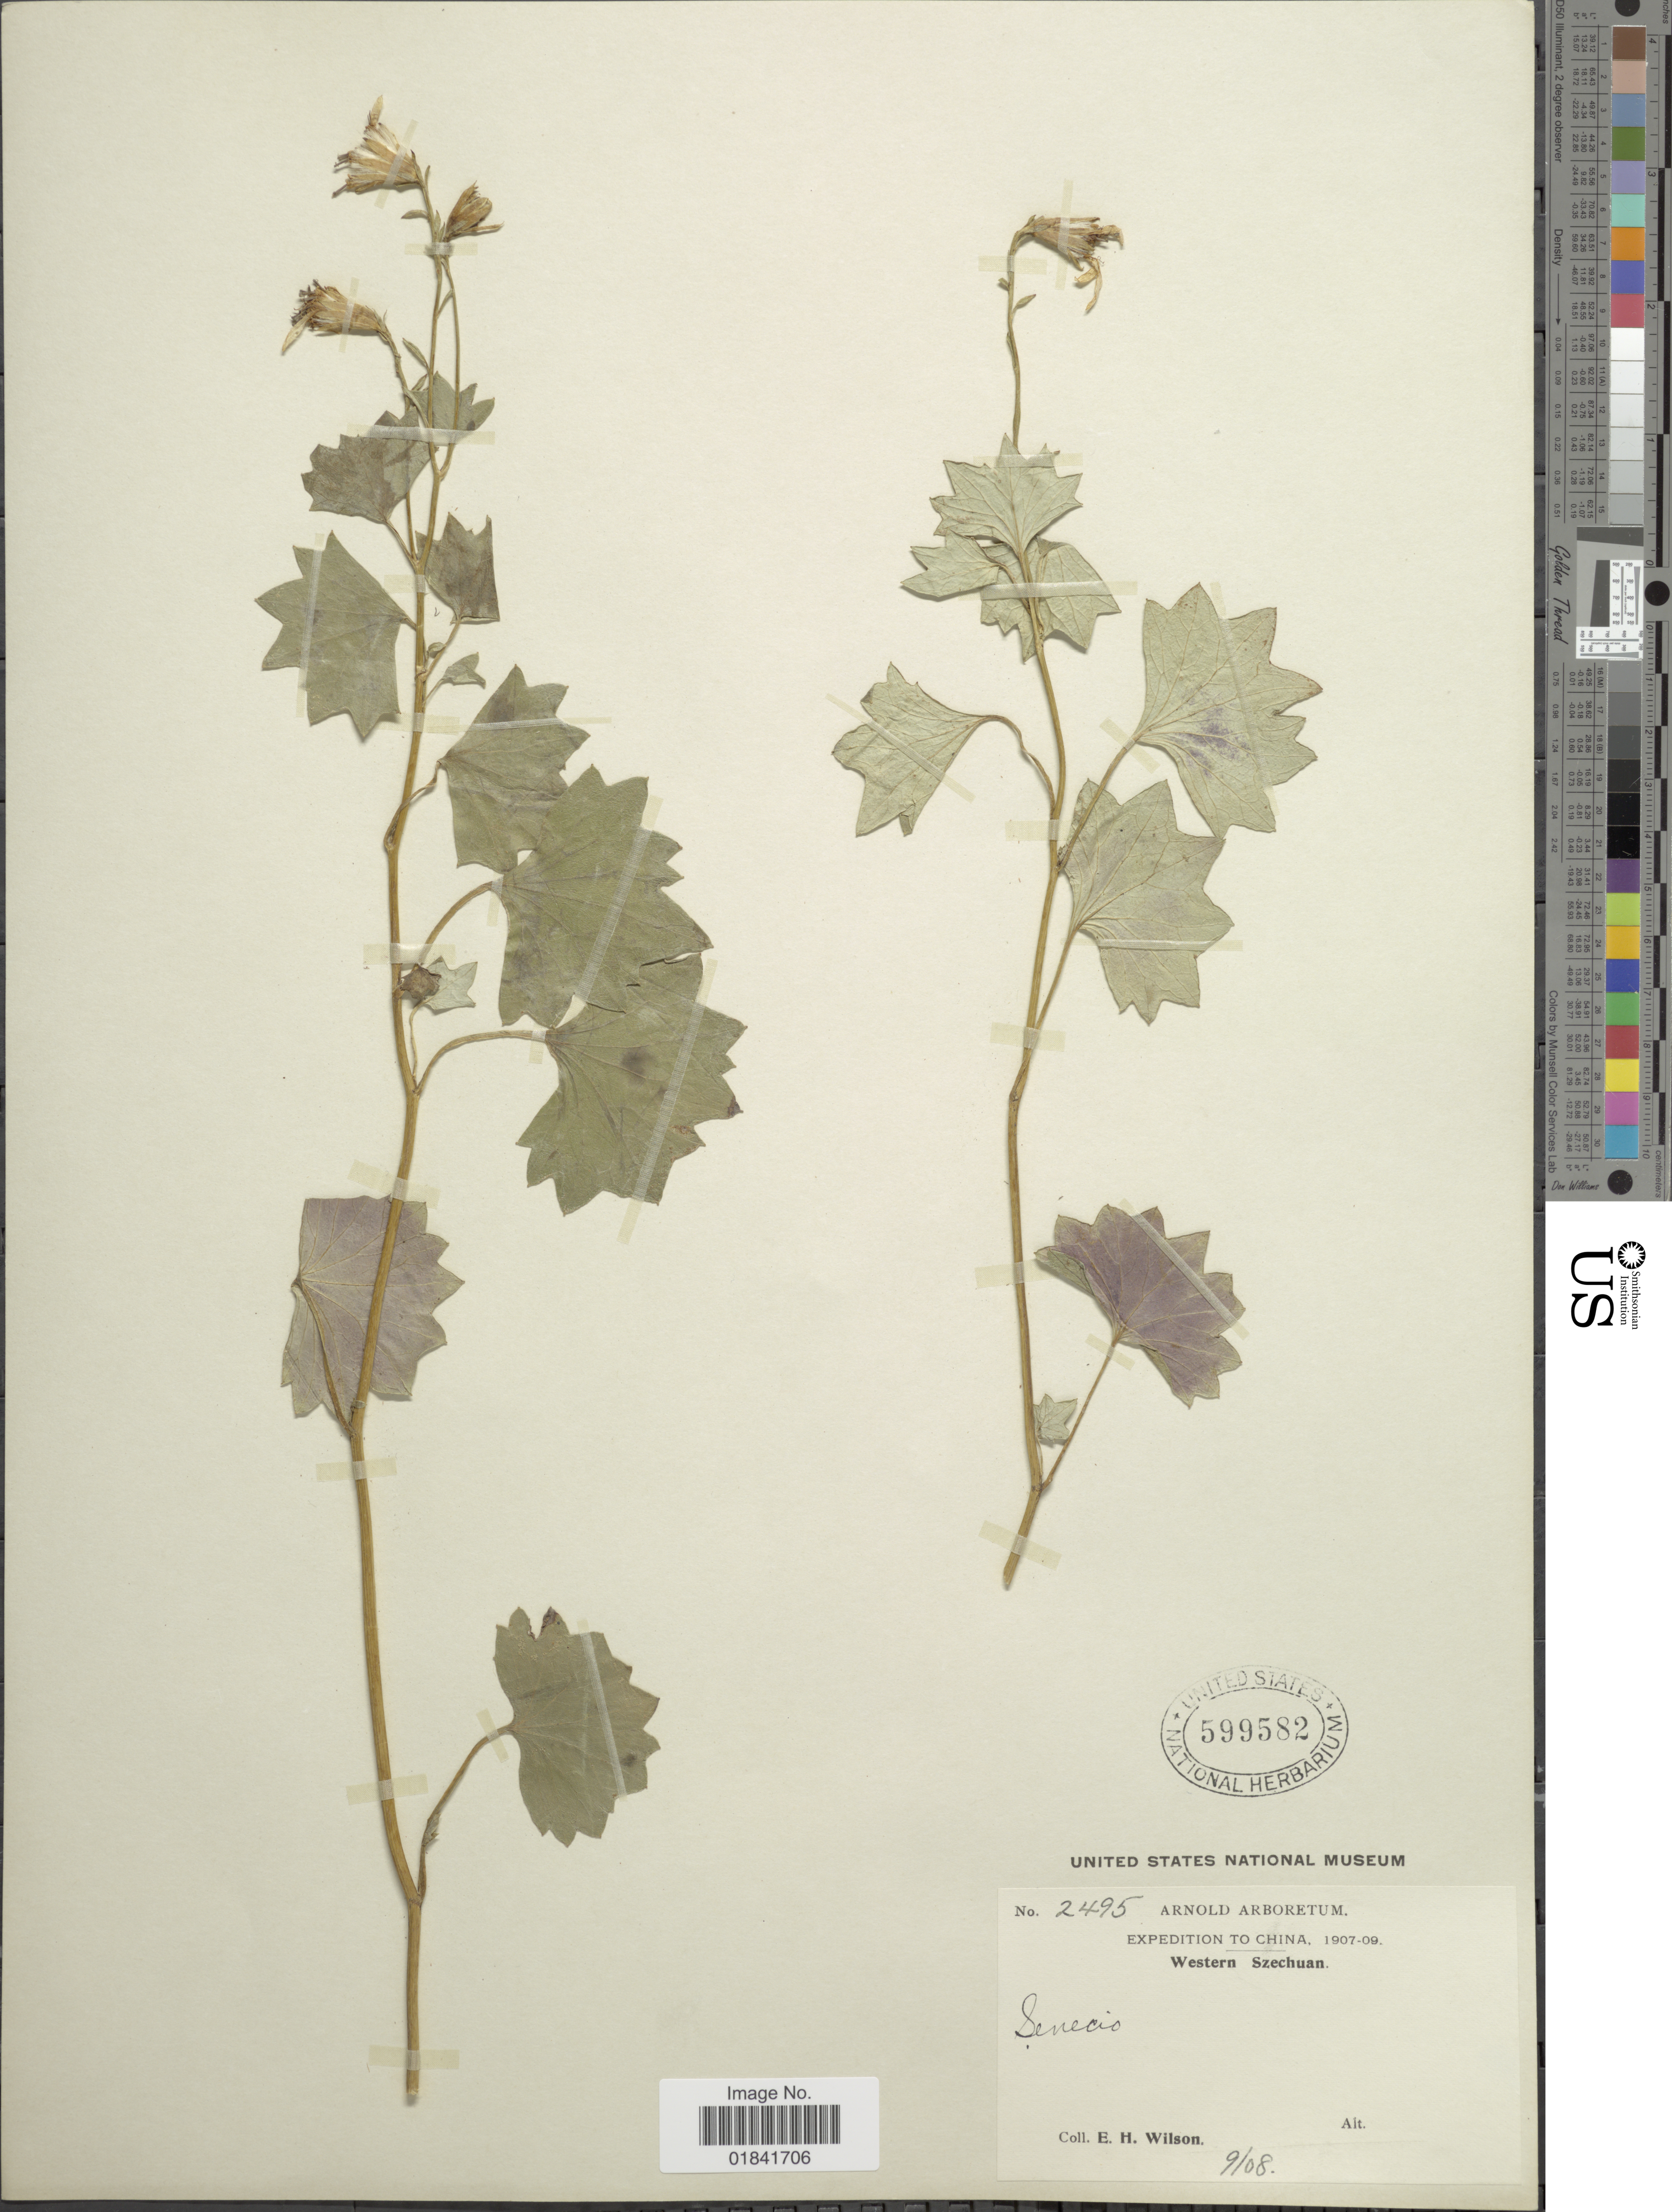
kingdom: Plantae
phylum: Tracheophyta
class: Magnoliopsida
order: Asterales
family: Asteraceae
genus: Senecio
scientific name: Senecio sp.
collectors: E. Wilson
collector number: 2495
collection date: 1908-09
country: China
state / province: Sichuan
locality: Western Szechuan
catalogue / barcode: US 599582